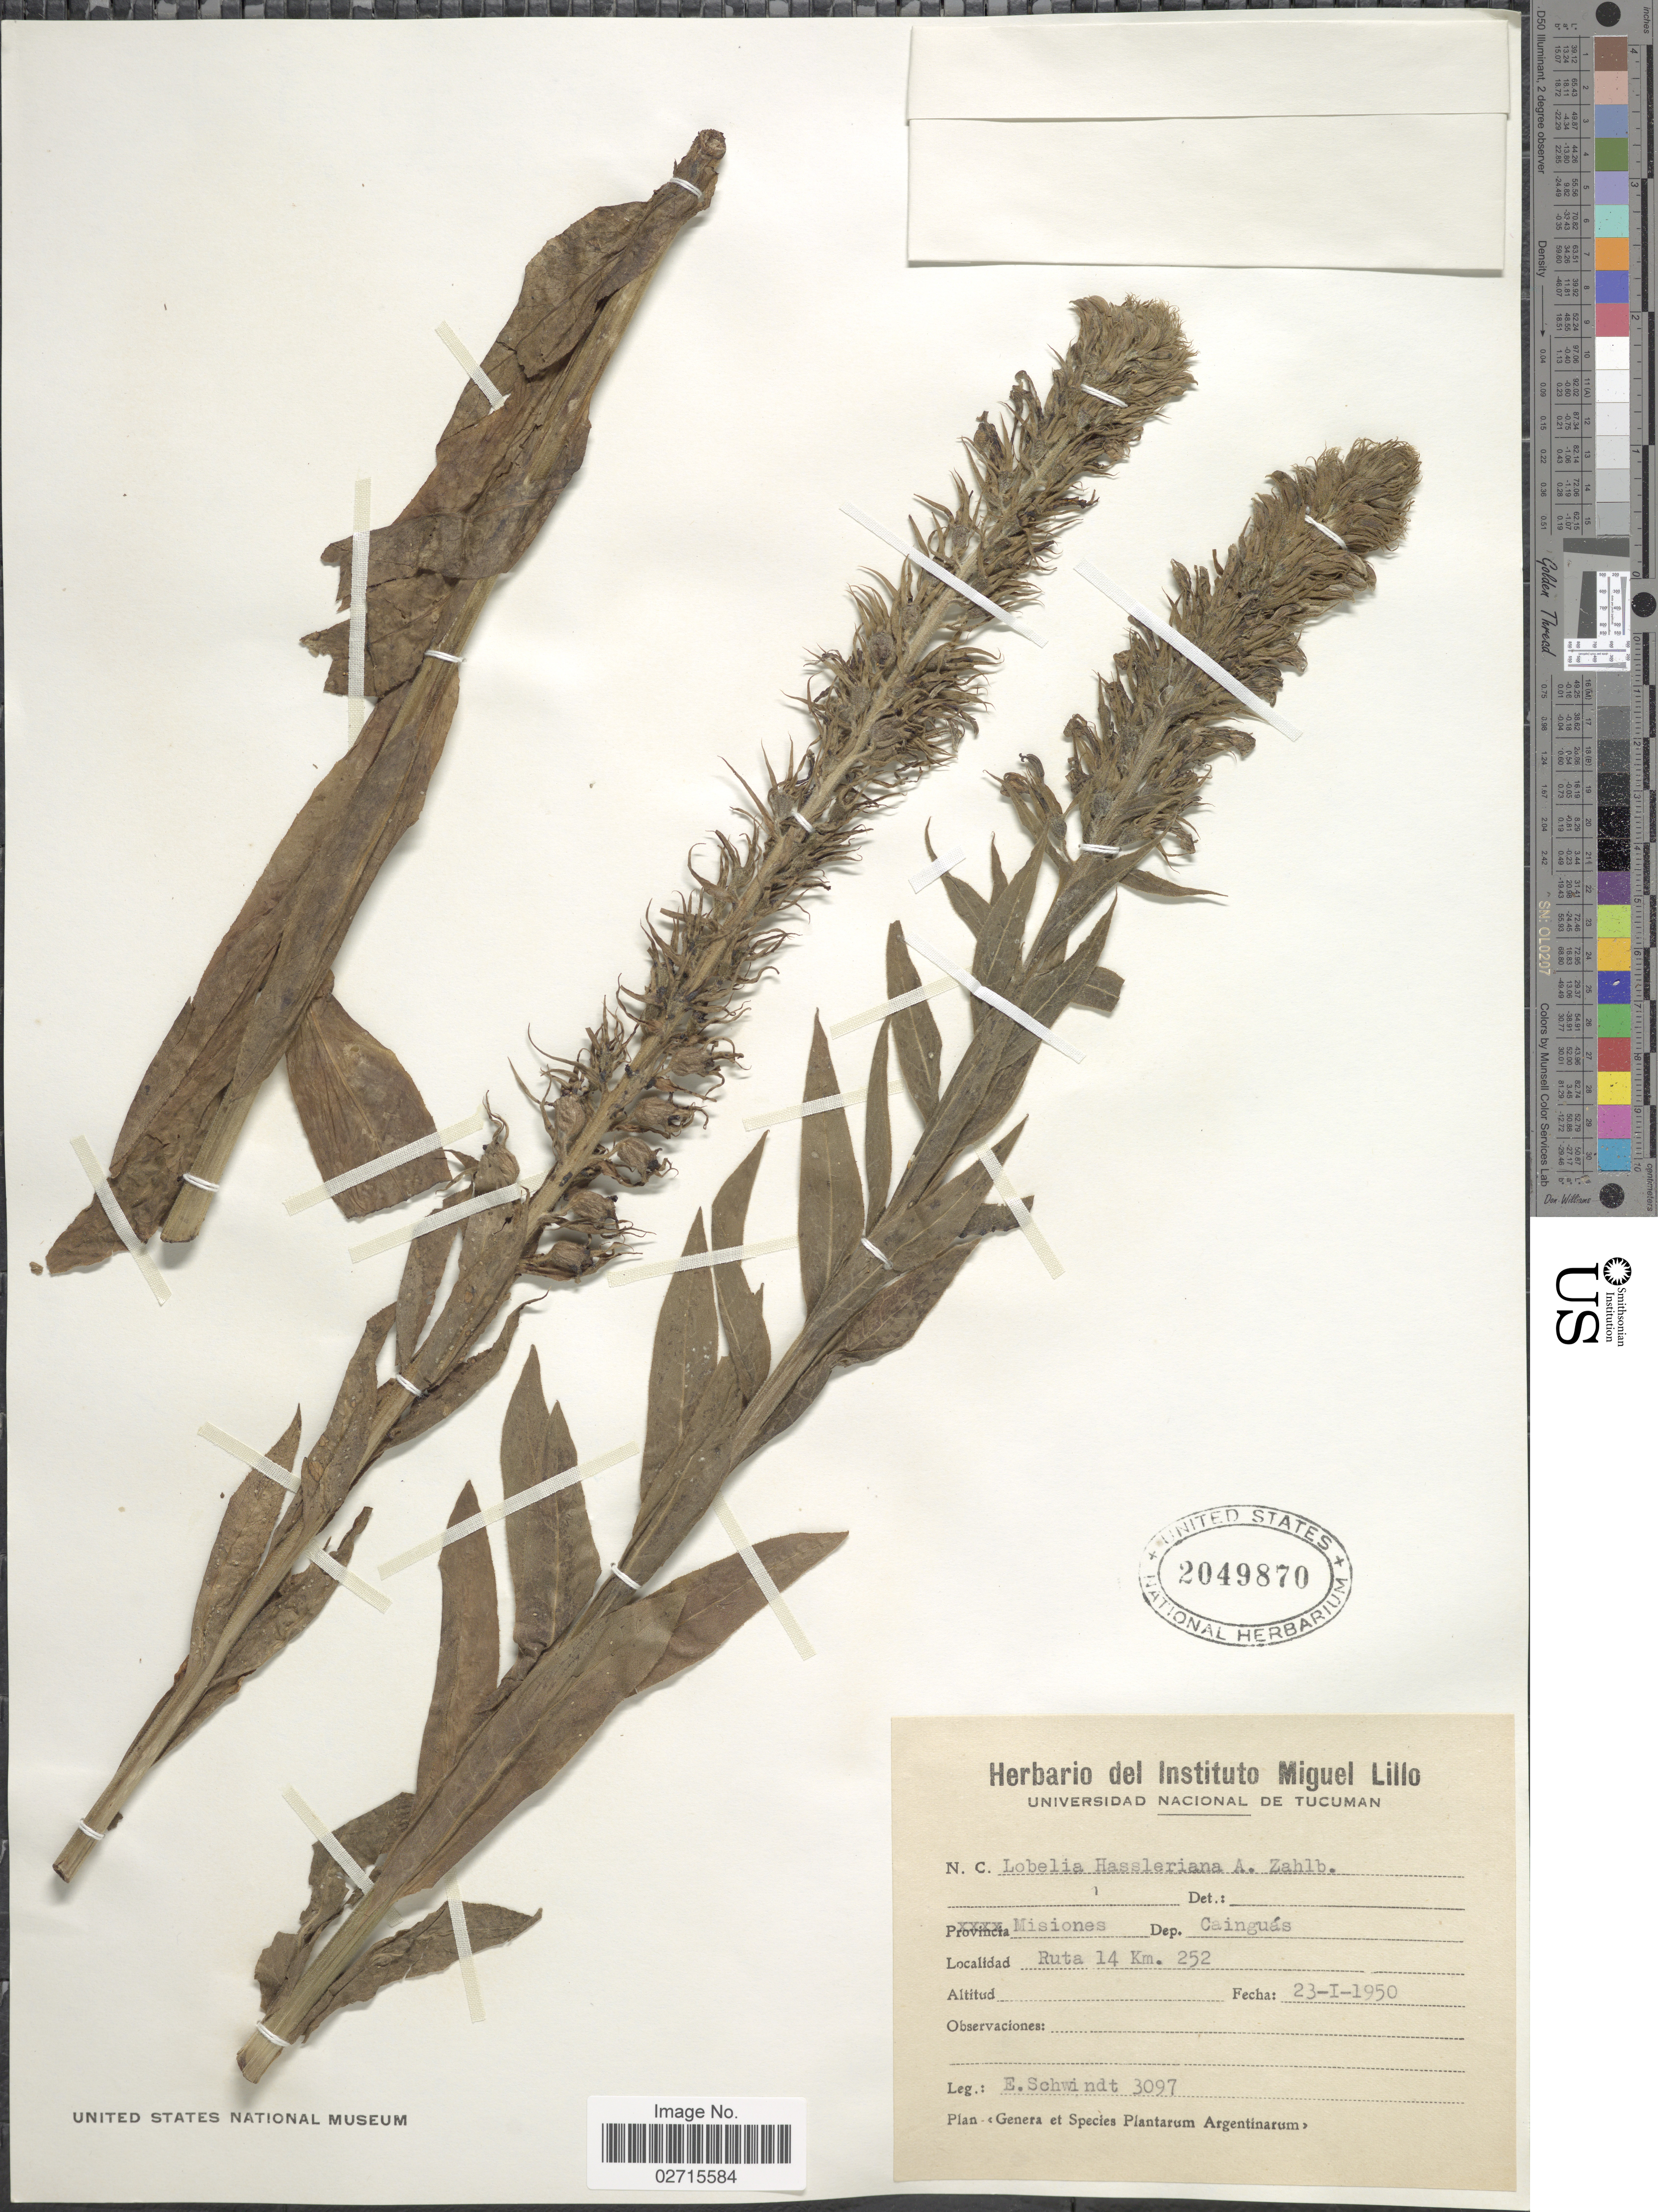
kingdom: Plantae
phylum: Tracheophyta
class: Magnoliopsida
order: Asterales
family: Campanulaceae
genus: Lobelia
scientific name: Lobelia hassleri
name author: Zahlbr.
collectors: E. Schwindt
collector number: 3097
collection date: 1950-01-23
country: Argentina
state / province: Misiones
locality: Dep. Cainguás, Ruta 14 Km. 252.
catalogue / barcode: US 2049870